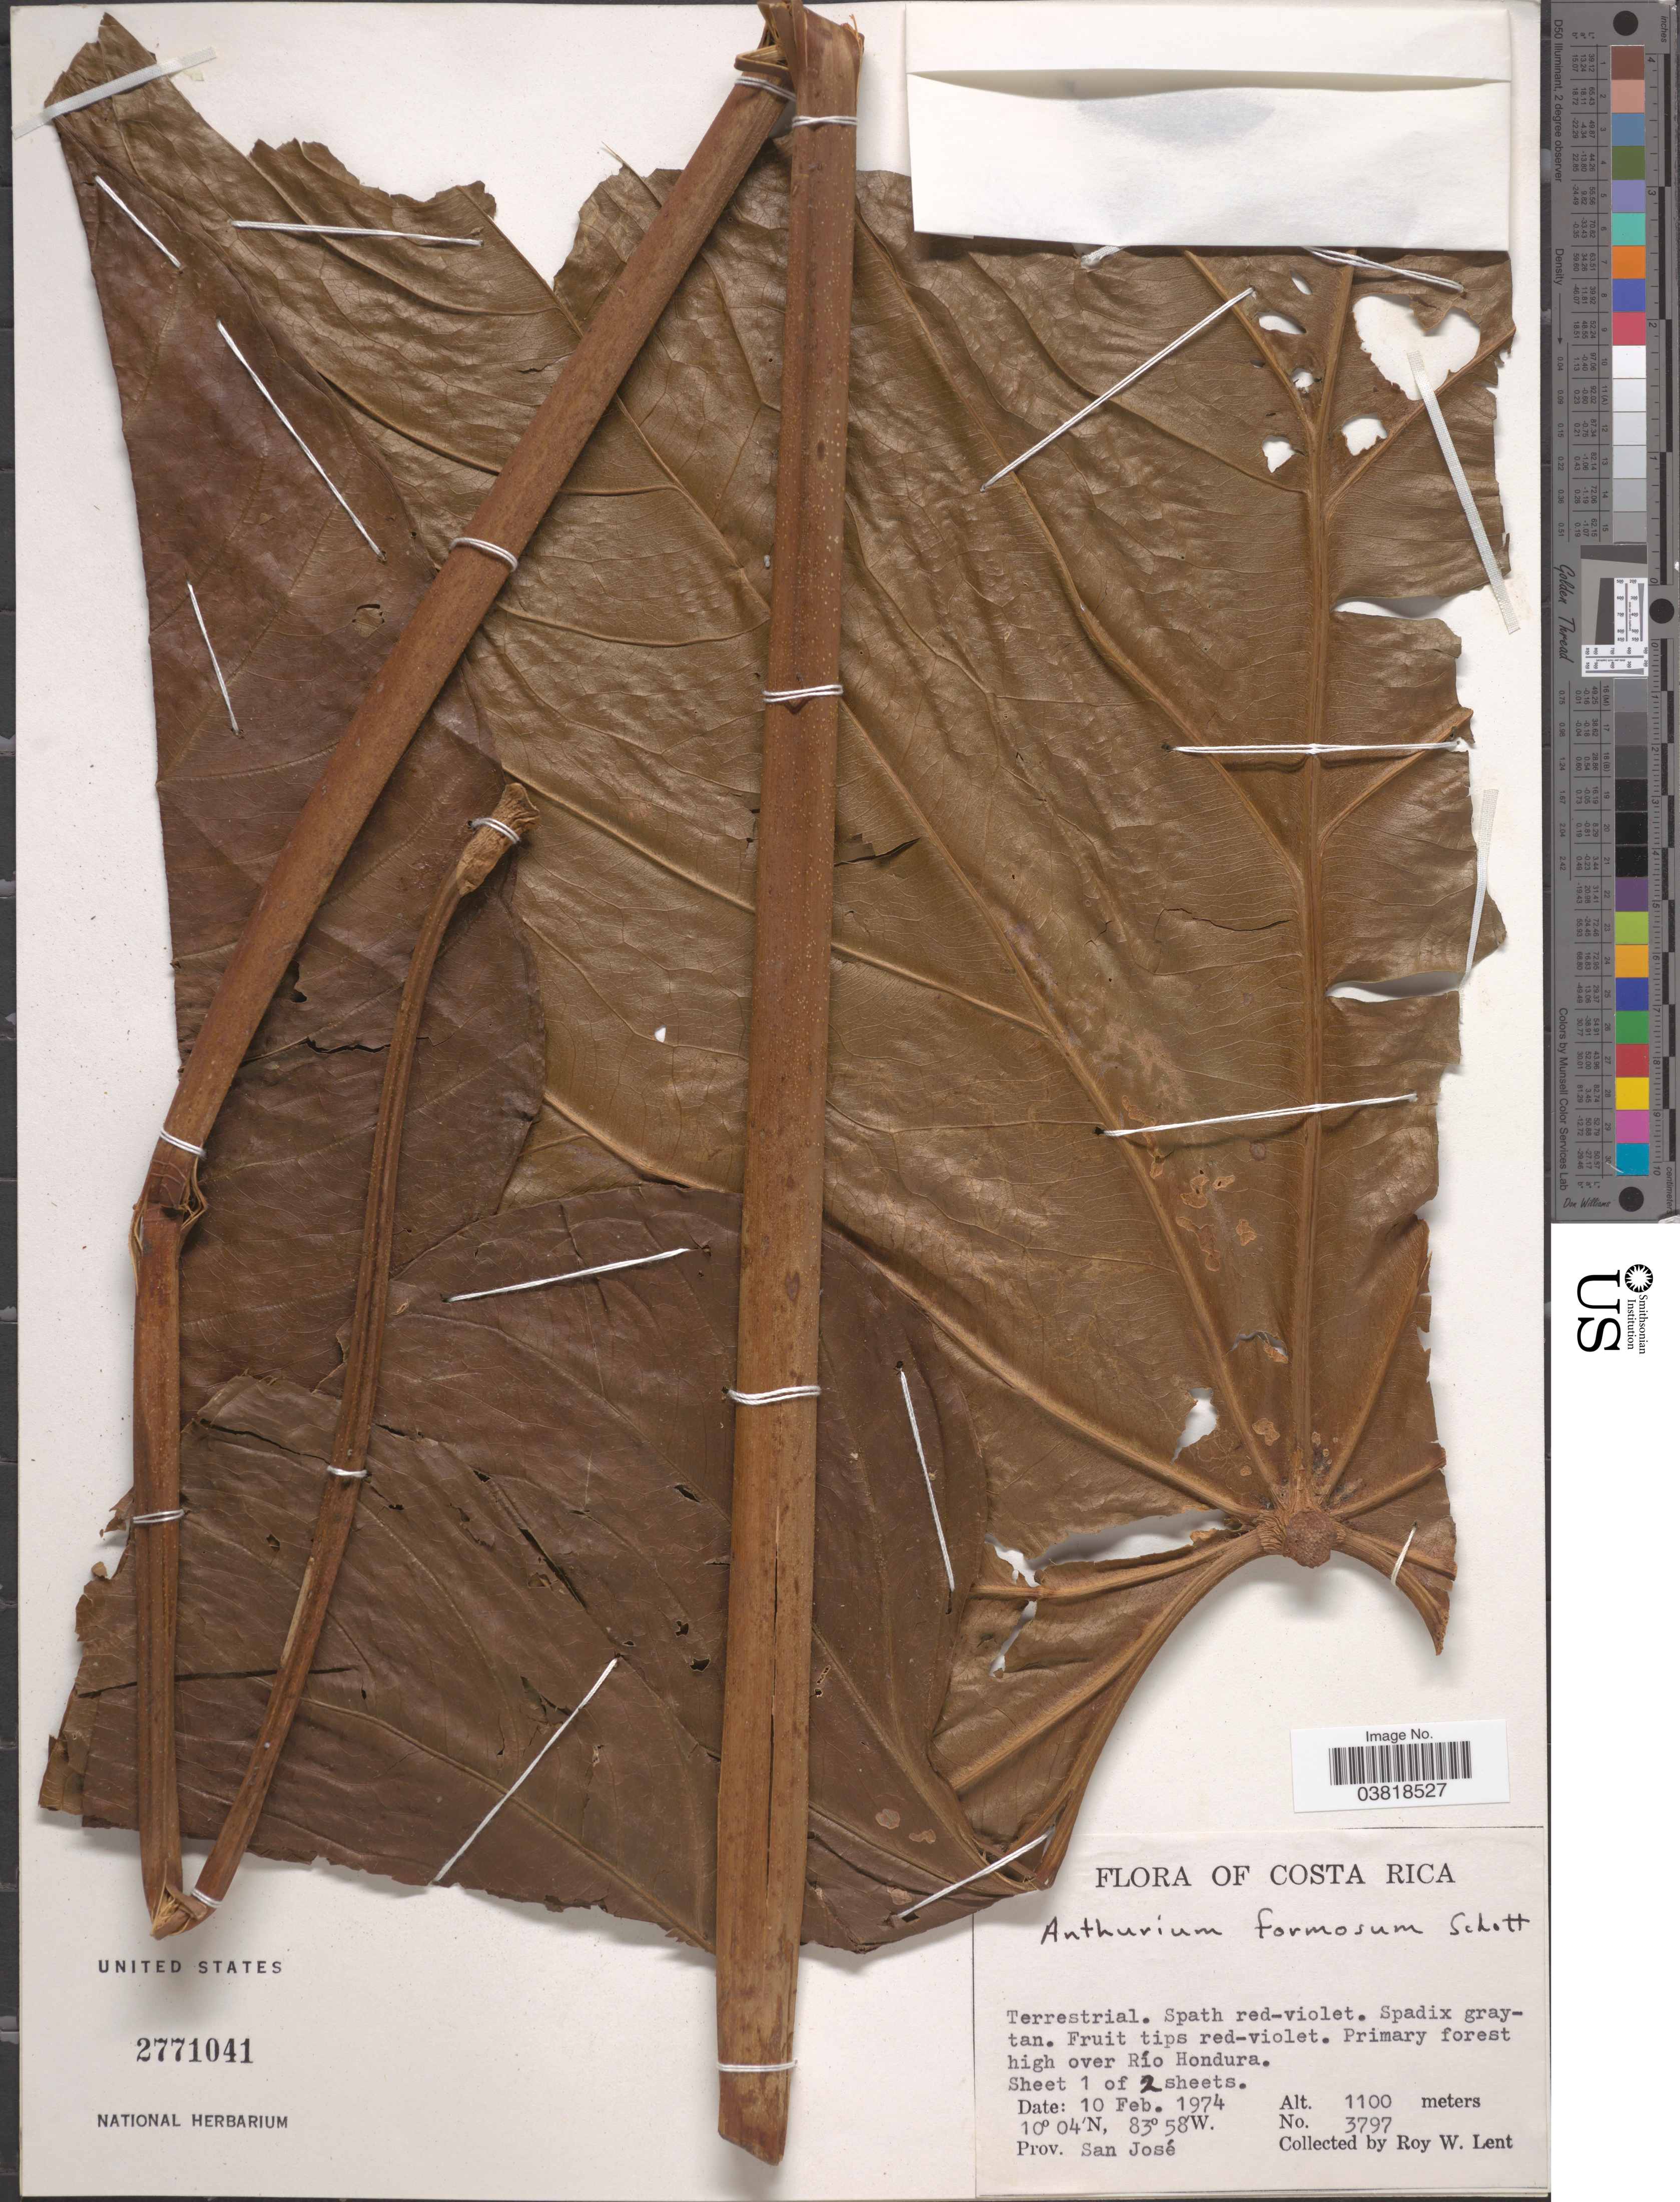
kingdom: Plantae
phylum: Tracheophyta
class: Liliopsida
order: Alismatales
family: Araceae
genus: Anthurium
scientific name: Anthurium formosum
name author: Schott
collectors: R. W. Lent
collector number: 3797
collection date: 1974-02-10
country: Costa Rica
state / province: San José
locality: Primary forest high over Río Hondura.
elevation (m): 1100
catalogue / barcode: US 2771041